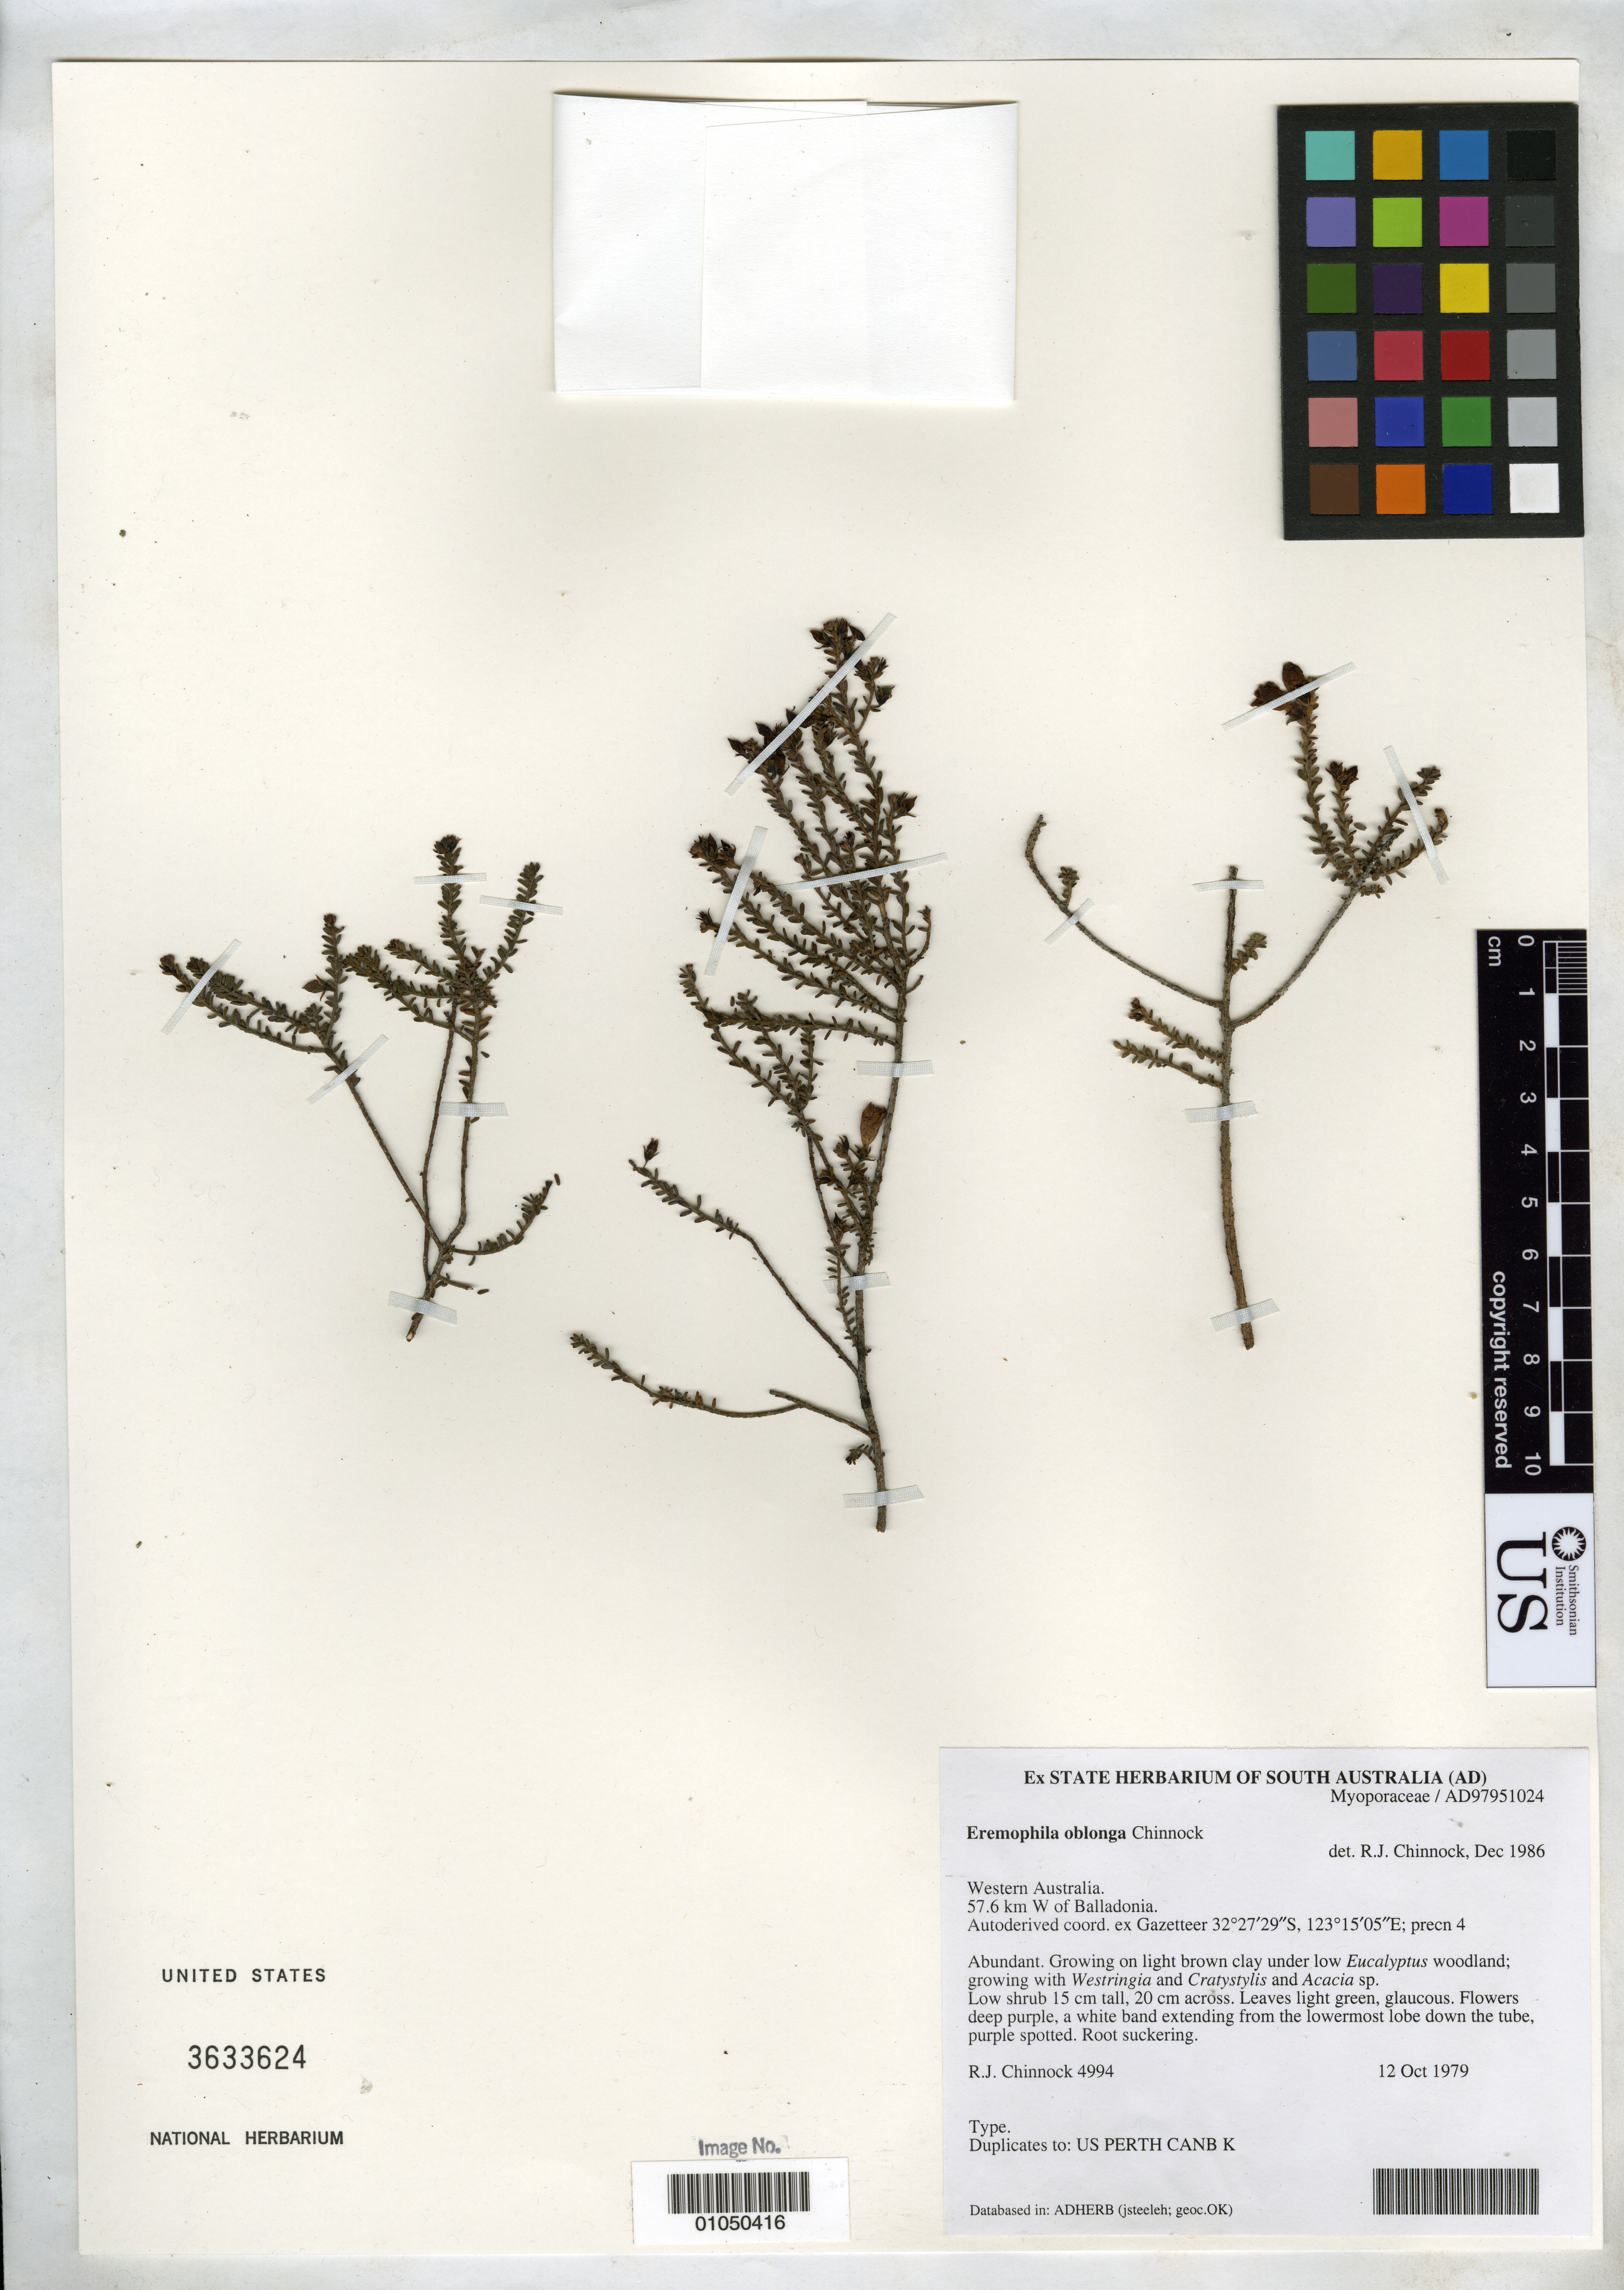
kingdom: Plantae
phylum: Tracheophyta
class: Magnoliopsida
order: Lamiales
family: Scrophulariaceae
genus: Eremophila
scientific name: Eremophila oblonga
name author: Chinnock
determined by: Chinnock, R. J.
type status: Isotype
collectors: R. J. Chinnock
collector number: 4994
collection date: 1979-10-12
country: Australia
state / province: Western Australia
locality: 57.6 km W of Balladonia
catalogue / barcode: US 3633624